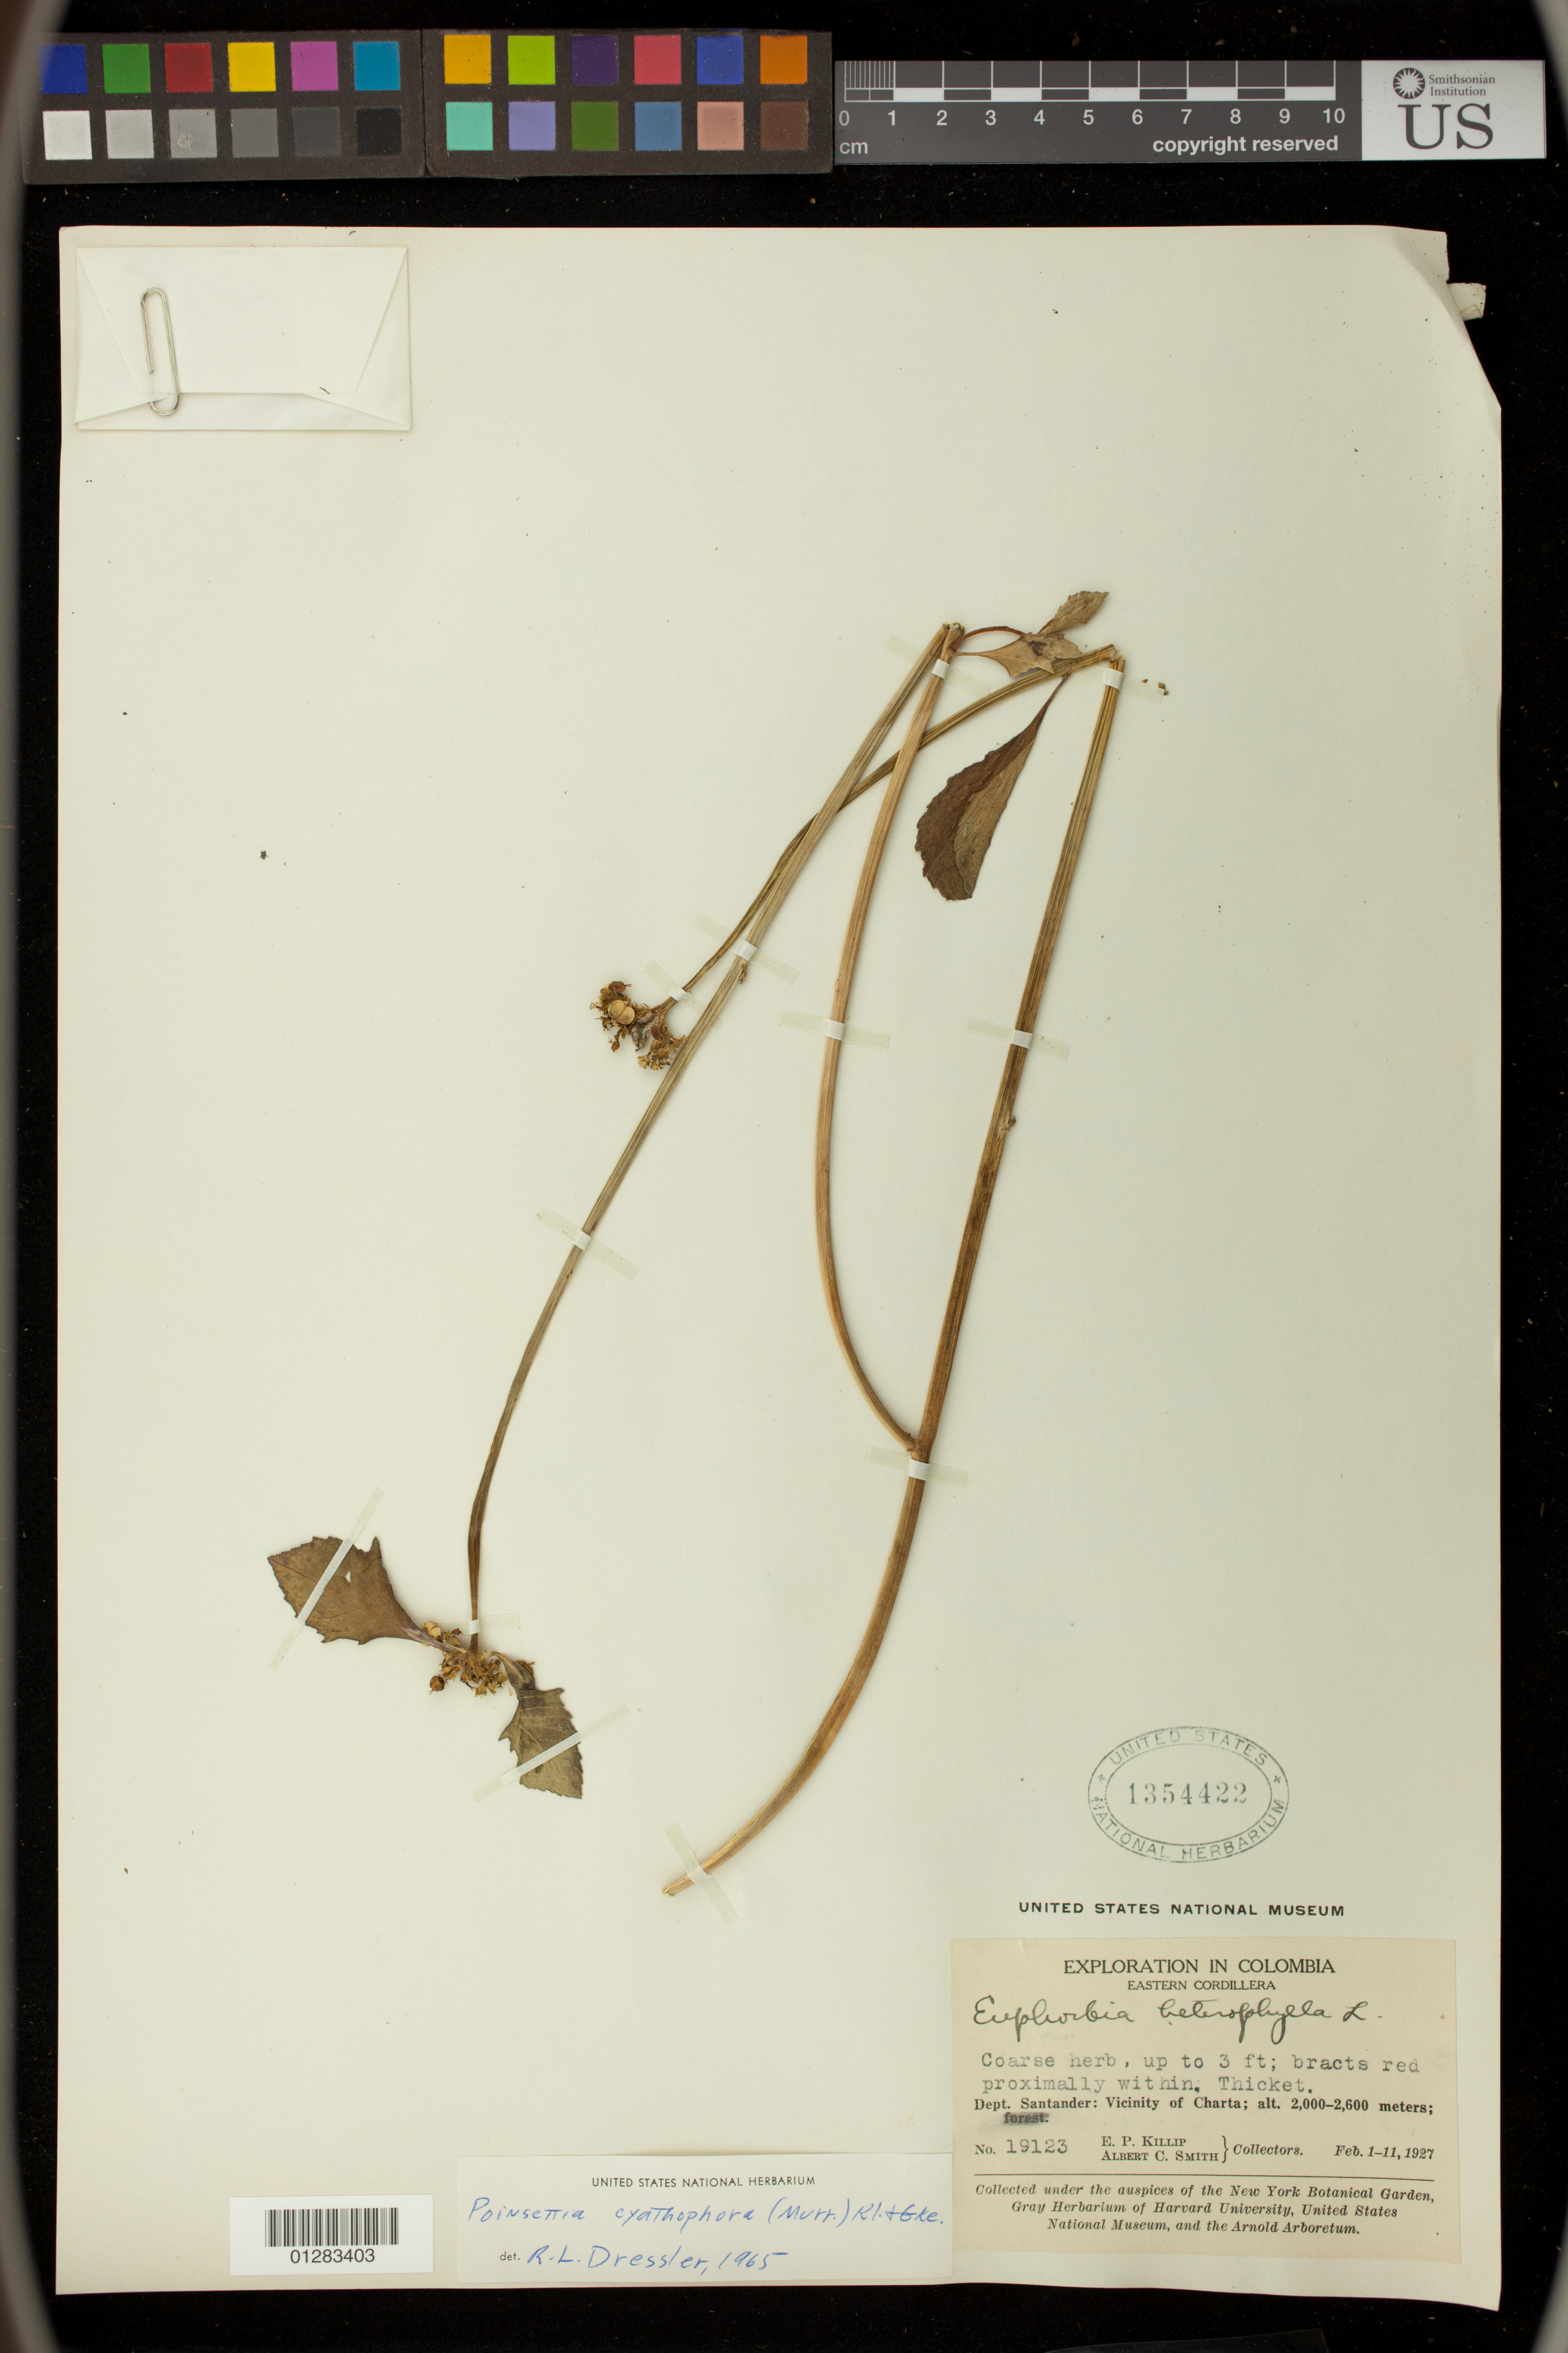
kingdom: Plantae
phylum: Tracheophyta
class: Magnoliopsida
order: Malpighiales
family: Euphorbiaceae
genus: Euphorbia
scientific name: Euphorbia heterophylla var. cyathophora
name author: (Murr.) Griseb.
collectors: E. P. Killip & A. C. Smith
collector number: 19123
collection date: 1927-02-01/1927-02-11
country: Colombia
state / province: Santander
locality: Eastern Cordillera: Vicinity of Charta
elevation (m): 2000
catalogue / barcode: US 1354422